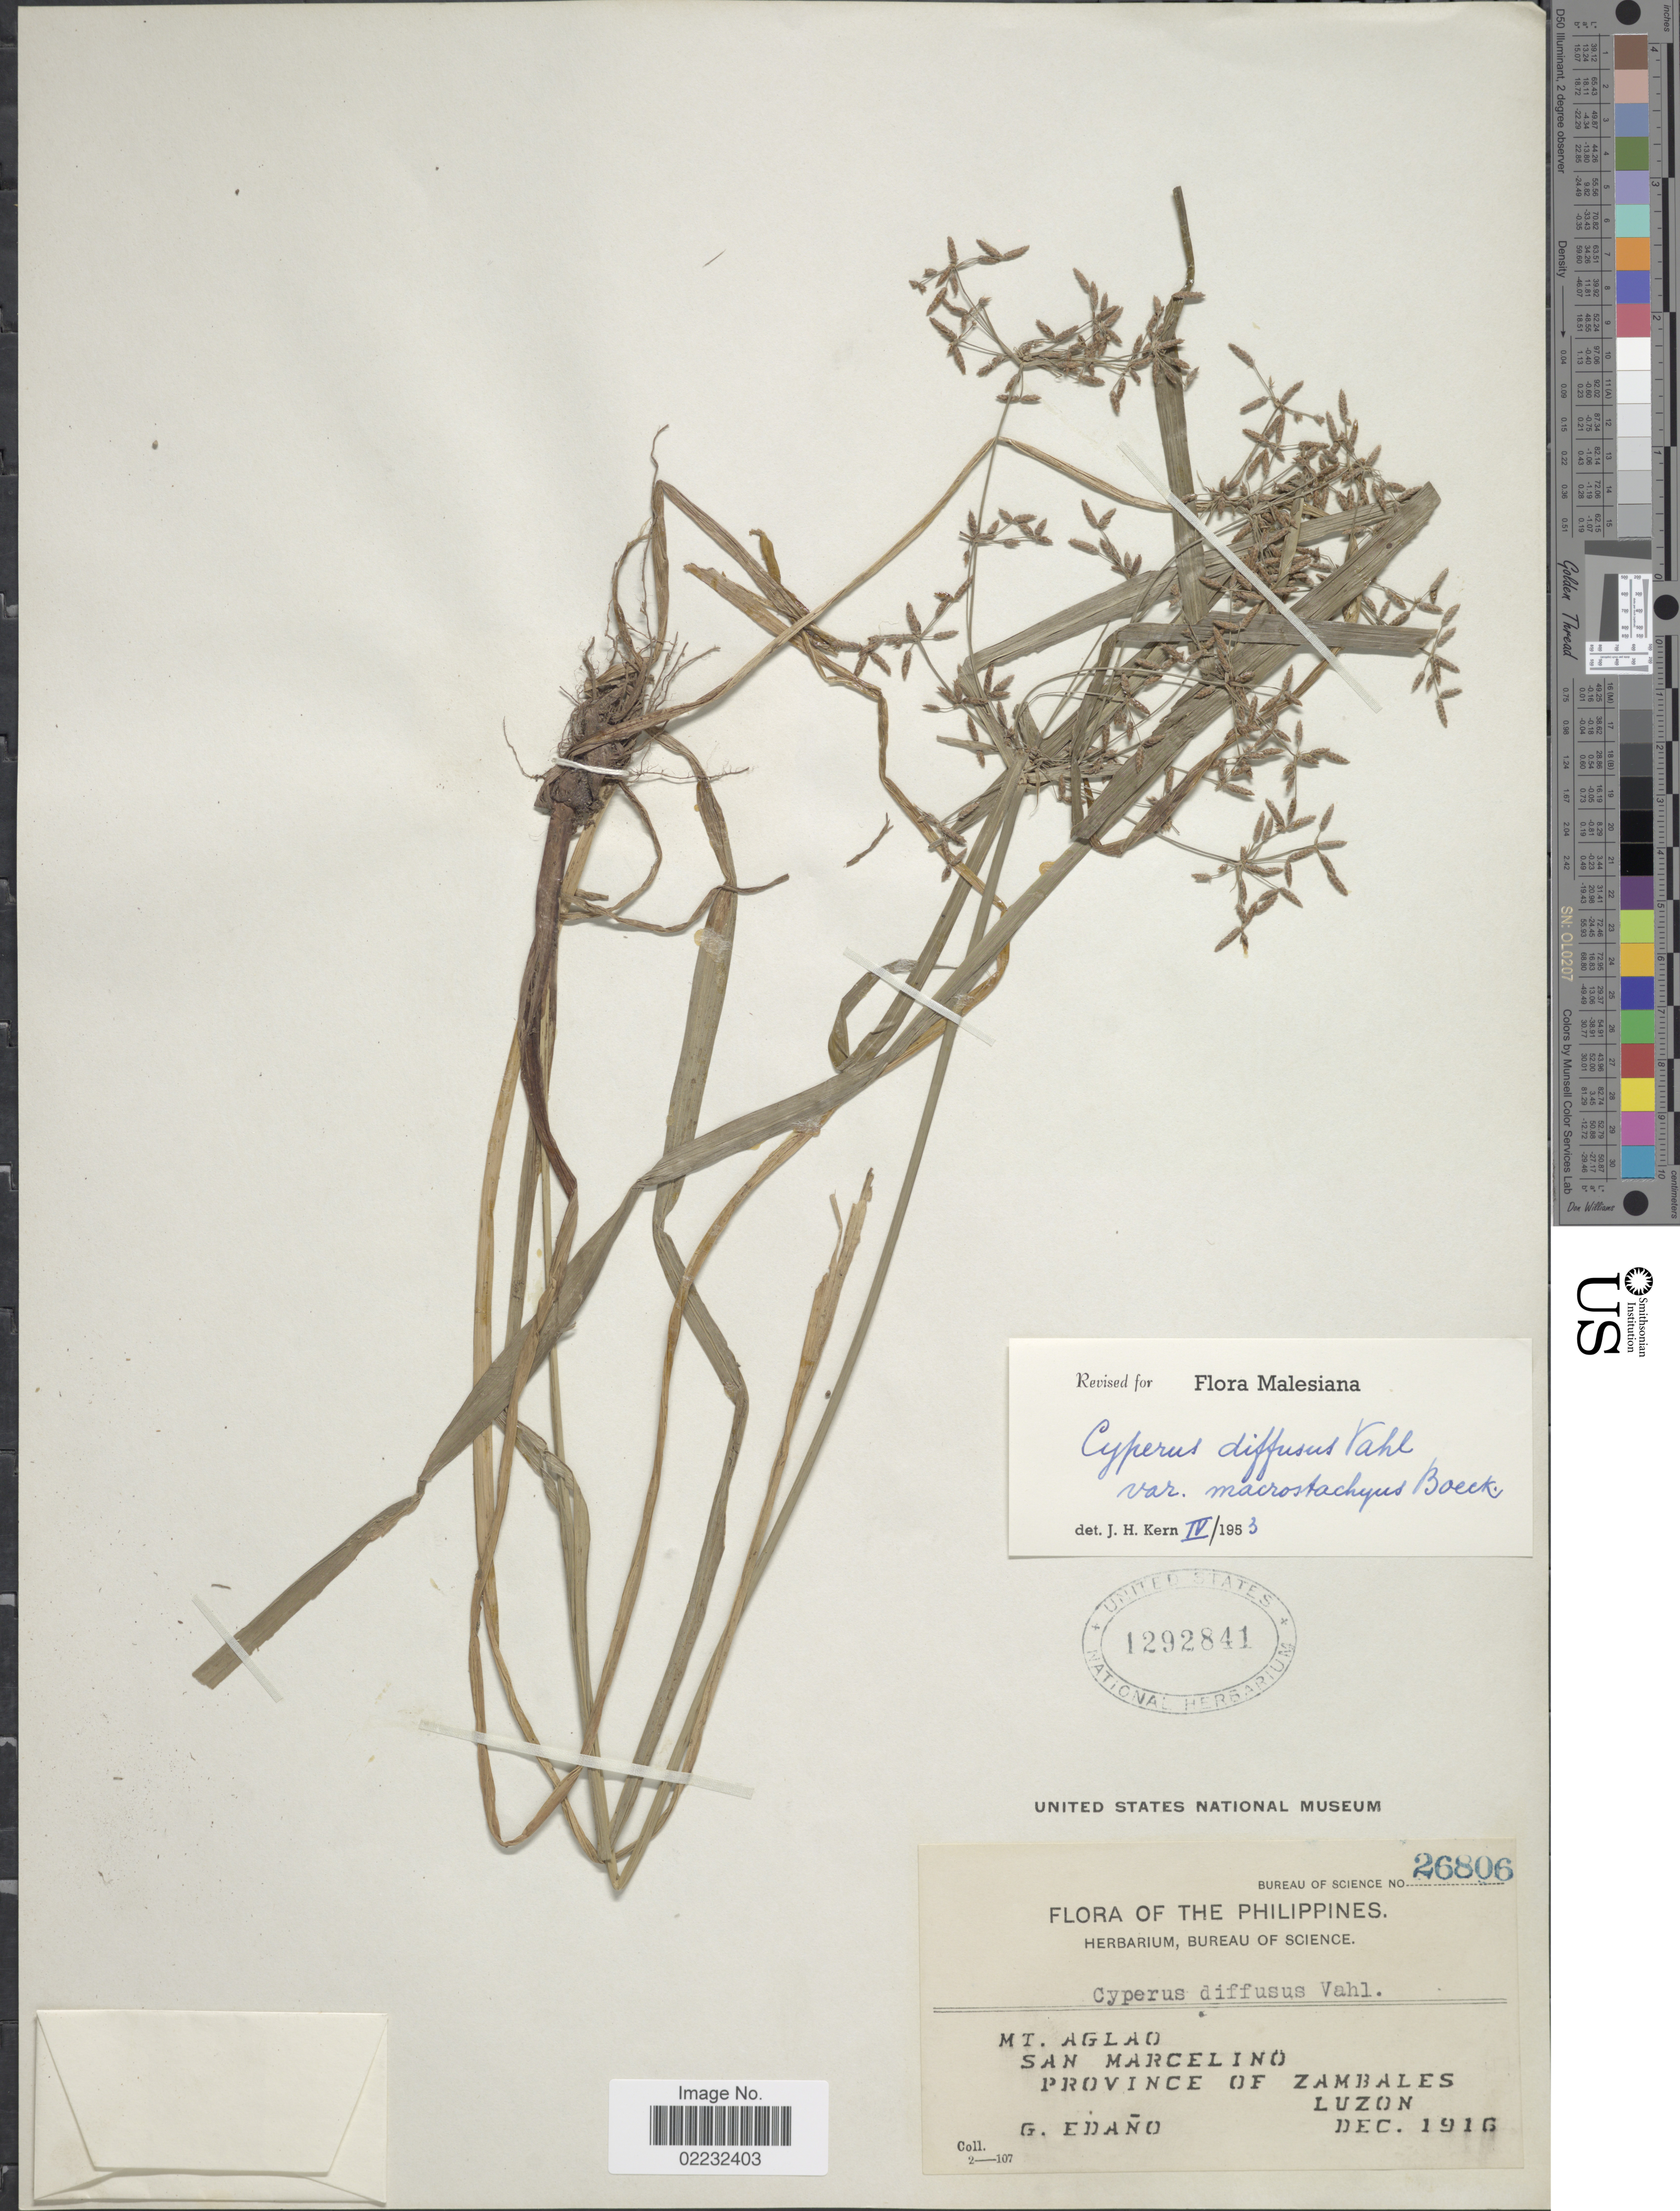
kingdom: Plantae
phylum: Tracheophyta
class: Liliopsida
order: Poales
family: Cyperaceae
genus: Cyperus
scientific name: Cyperus diffusus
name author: Vahl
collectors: G. Edaño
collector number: Bureau of Science 26806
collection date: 1916-12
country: Philippines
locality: Mt. Aglao, San Marcelino. Province of Zambales, Luzon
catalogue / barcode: US 1292841